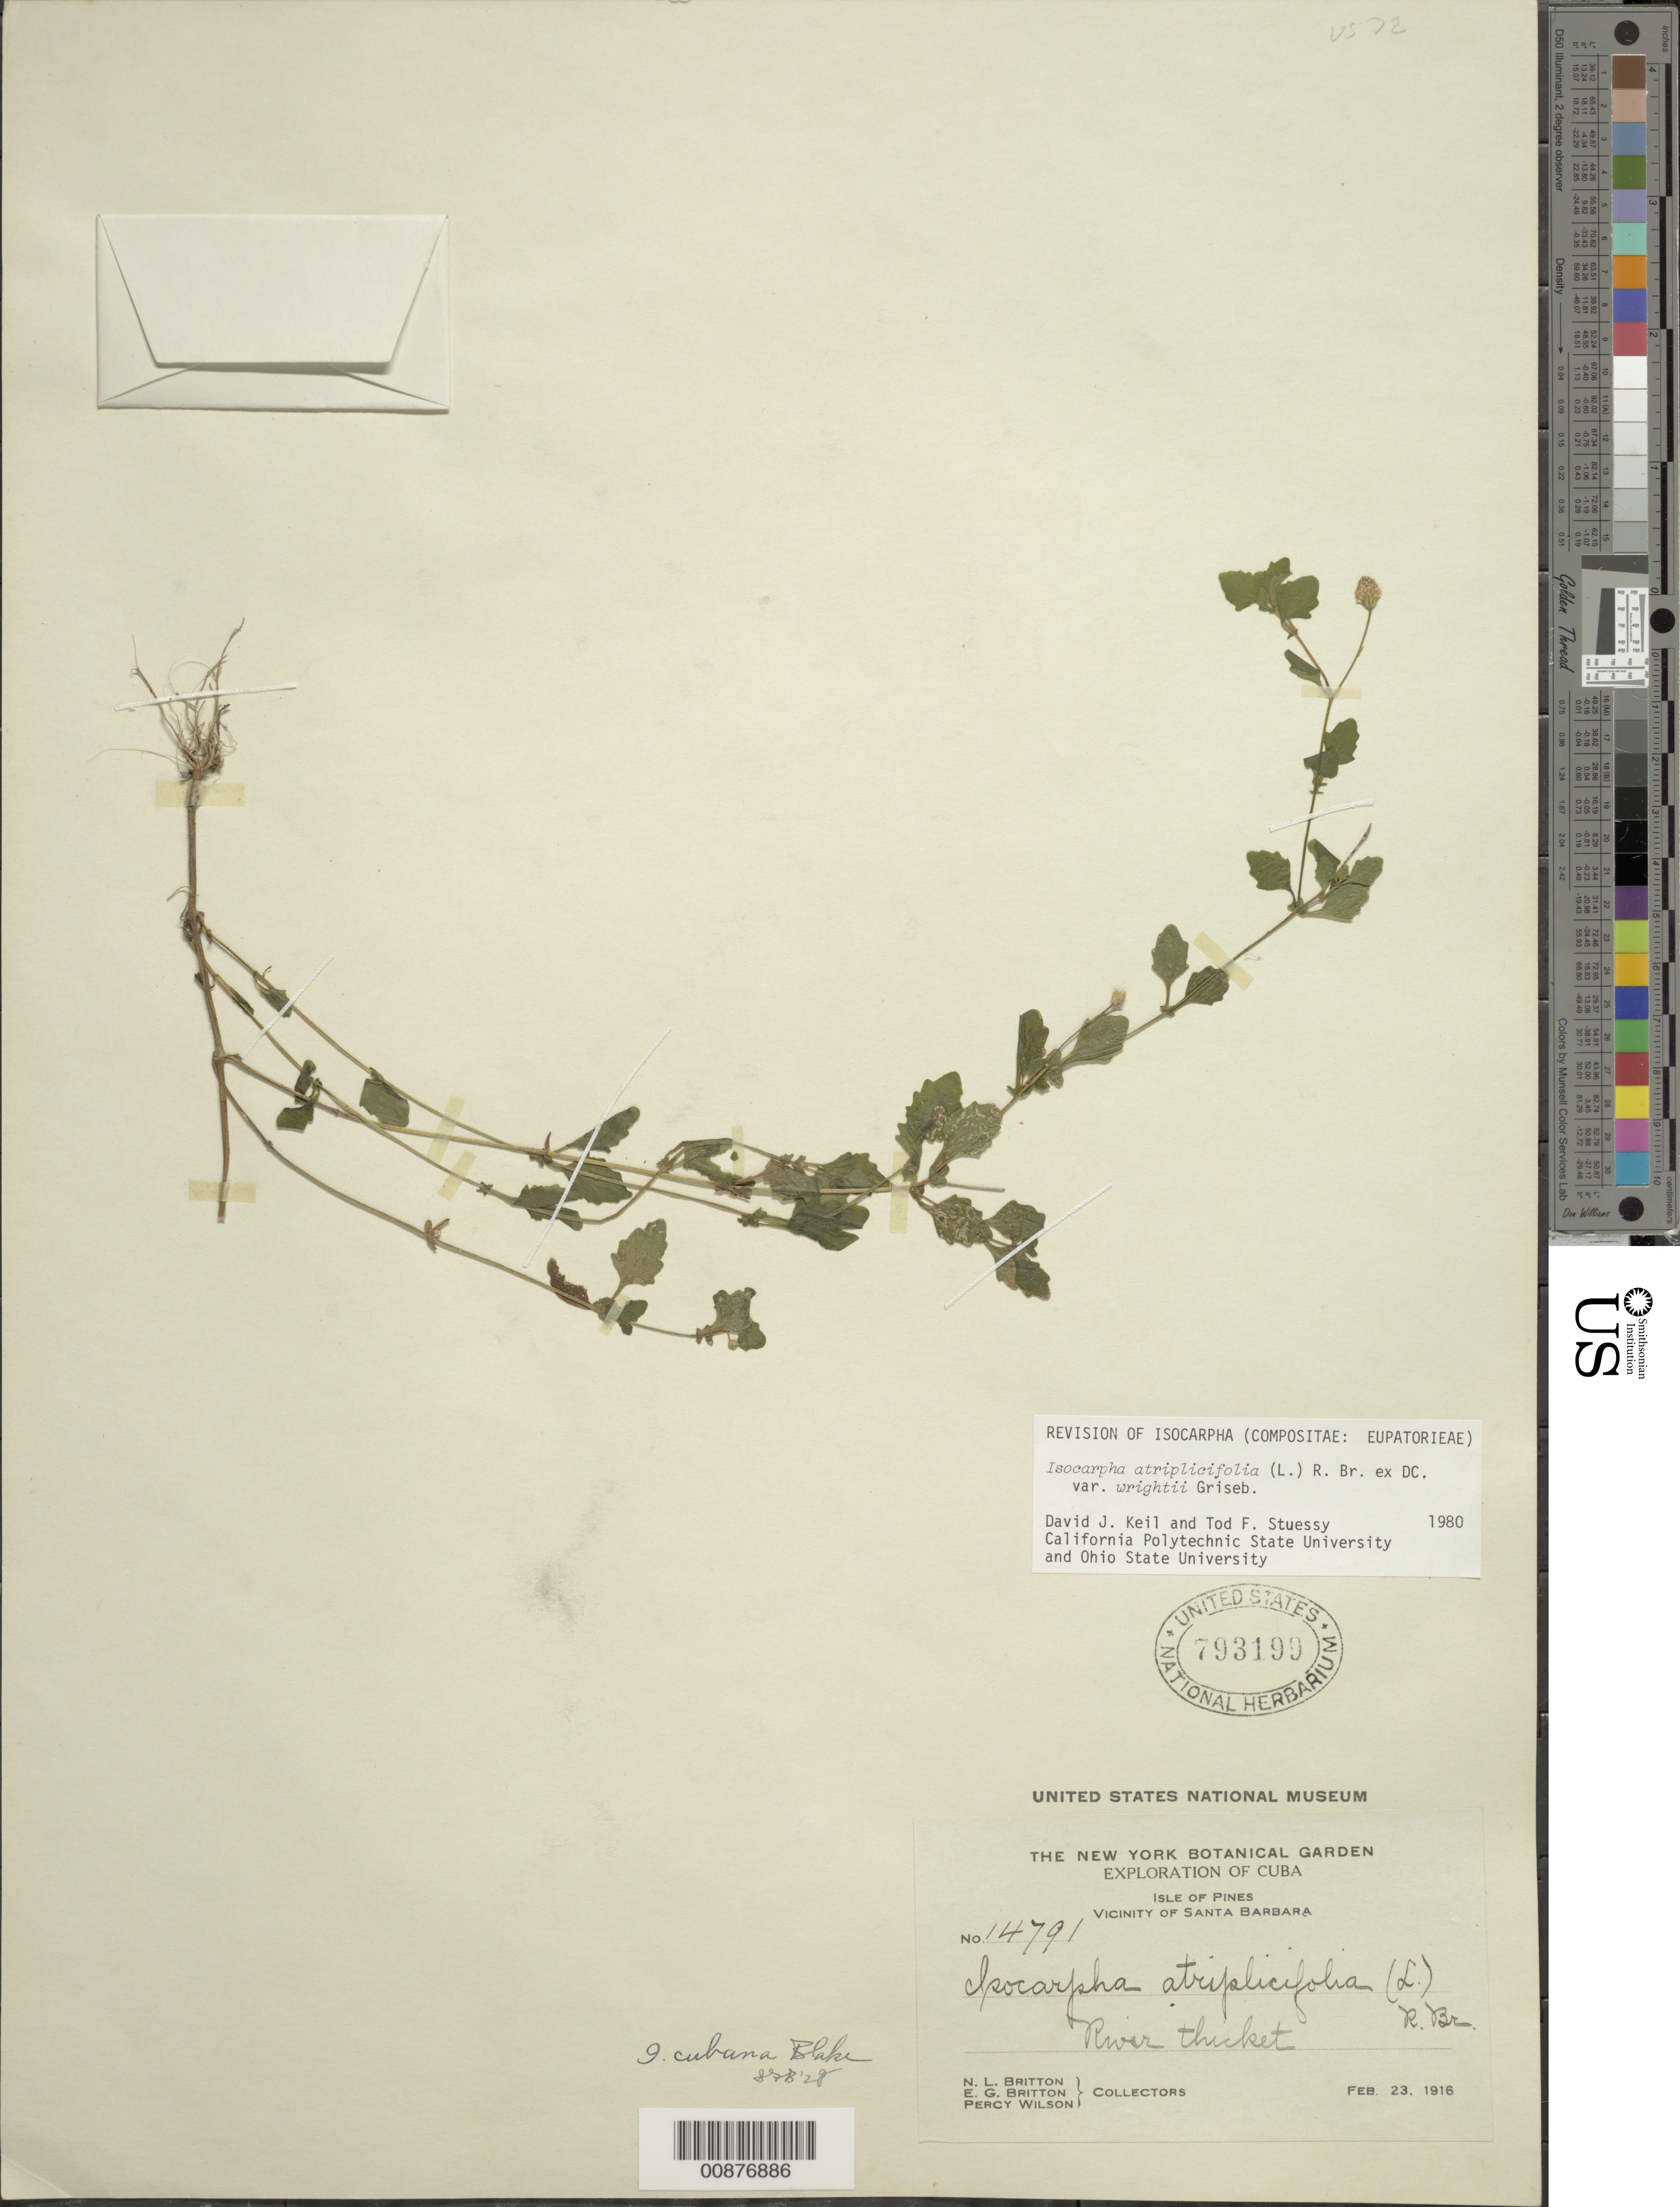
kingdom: Plantae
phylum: Tracheophyta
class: Magnoliopsida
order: Asterales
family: Asteraceae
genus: Isocarpha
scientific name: Isocarpha cubana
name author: S.F. Blake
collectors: N. Britton, E. G. Britton & P. Wilson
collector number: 14791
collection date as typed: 23 Feb 1916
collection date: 1916-02-23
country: Cuba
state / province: Isla de La Juventud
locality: Vicinity of Santa Barbara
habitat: River thicket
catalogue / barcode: US 793199